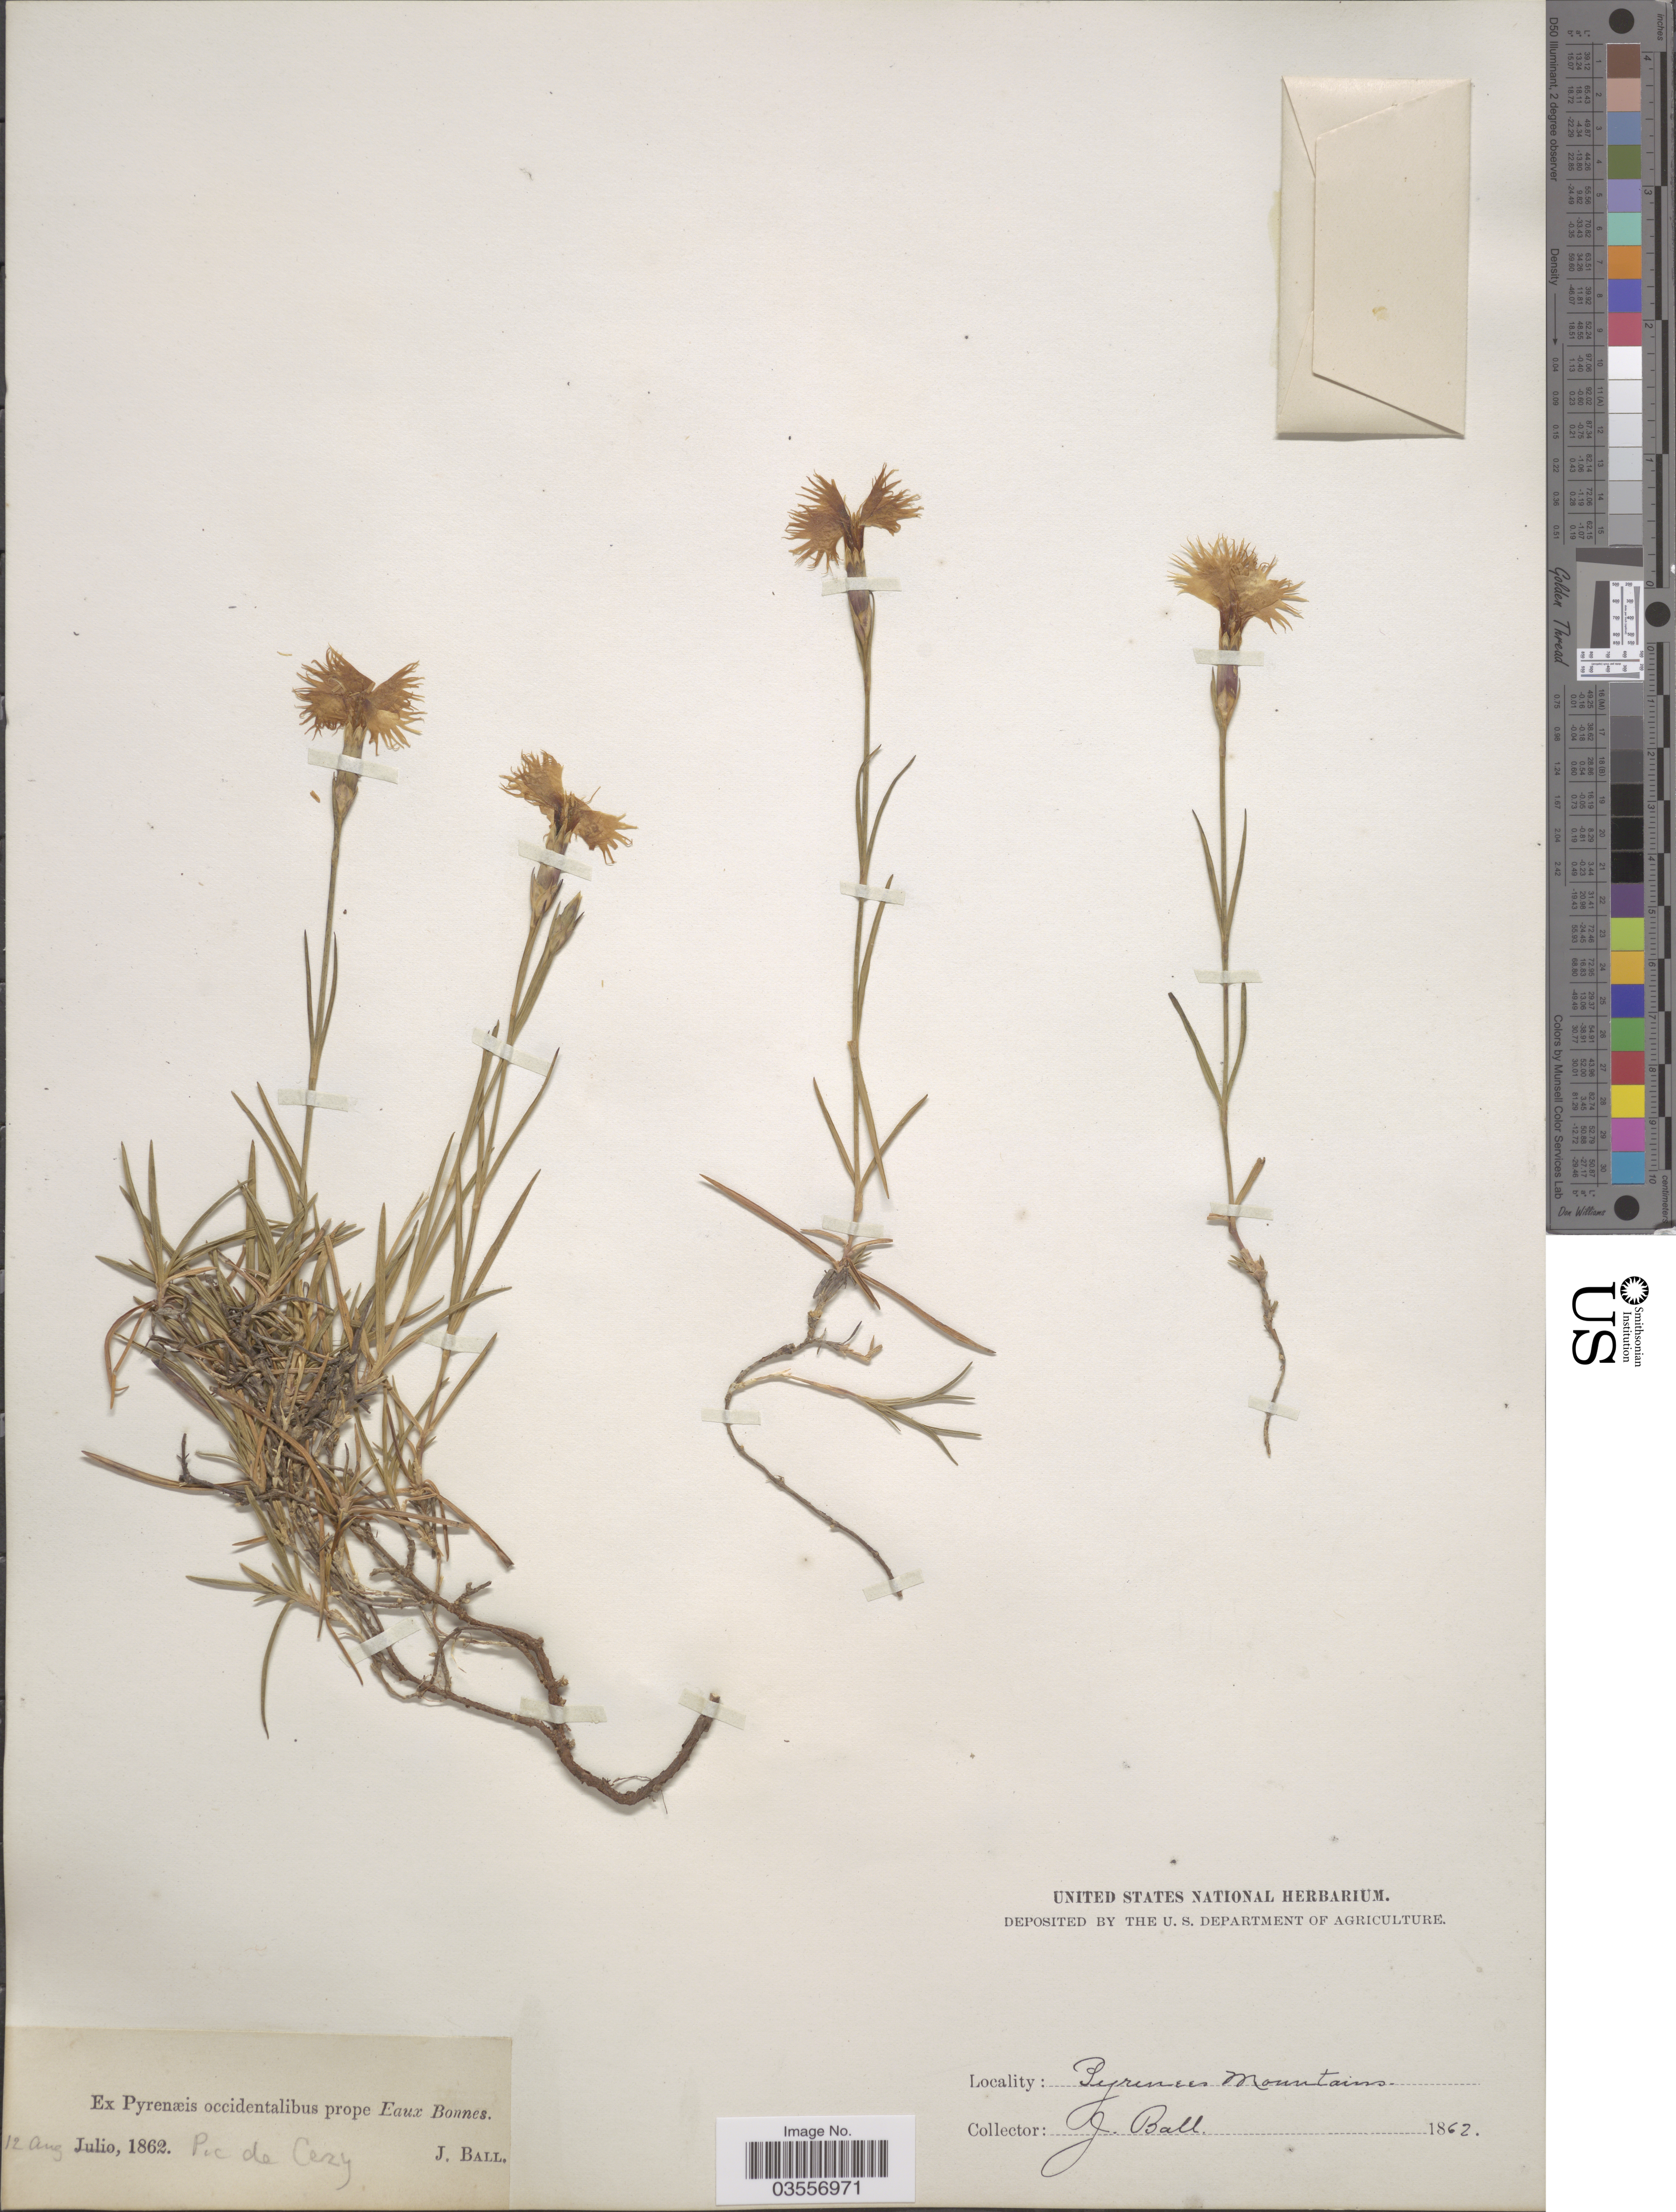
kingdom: Plantae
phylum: Tracheophyta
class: Magnoliopsida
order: Caryophyllales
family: Caryophyllaceae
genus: Dianthus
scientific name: Dianthus sp.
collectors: J. Ball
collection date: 1862-08-12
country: France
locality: Ex Pyrenæis occidentalibus prope Eaux Bonnes. Pic de Cezy. Pyrenees Mountains.